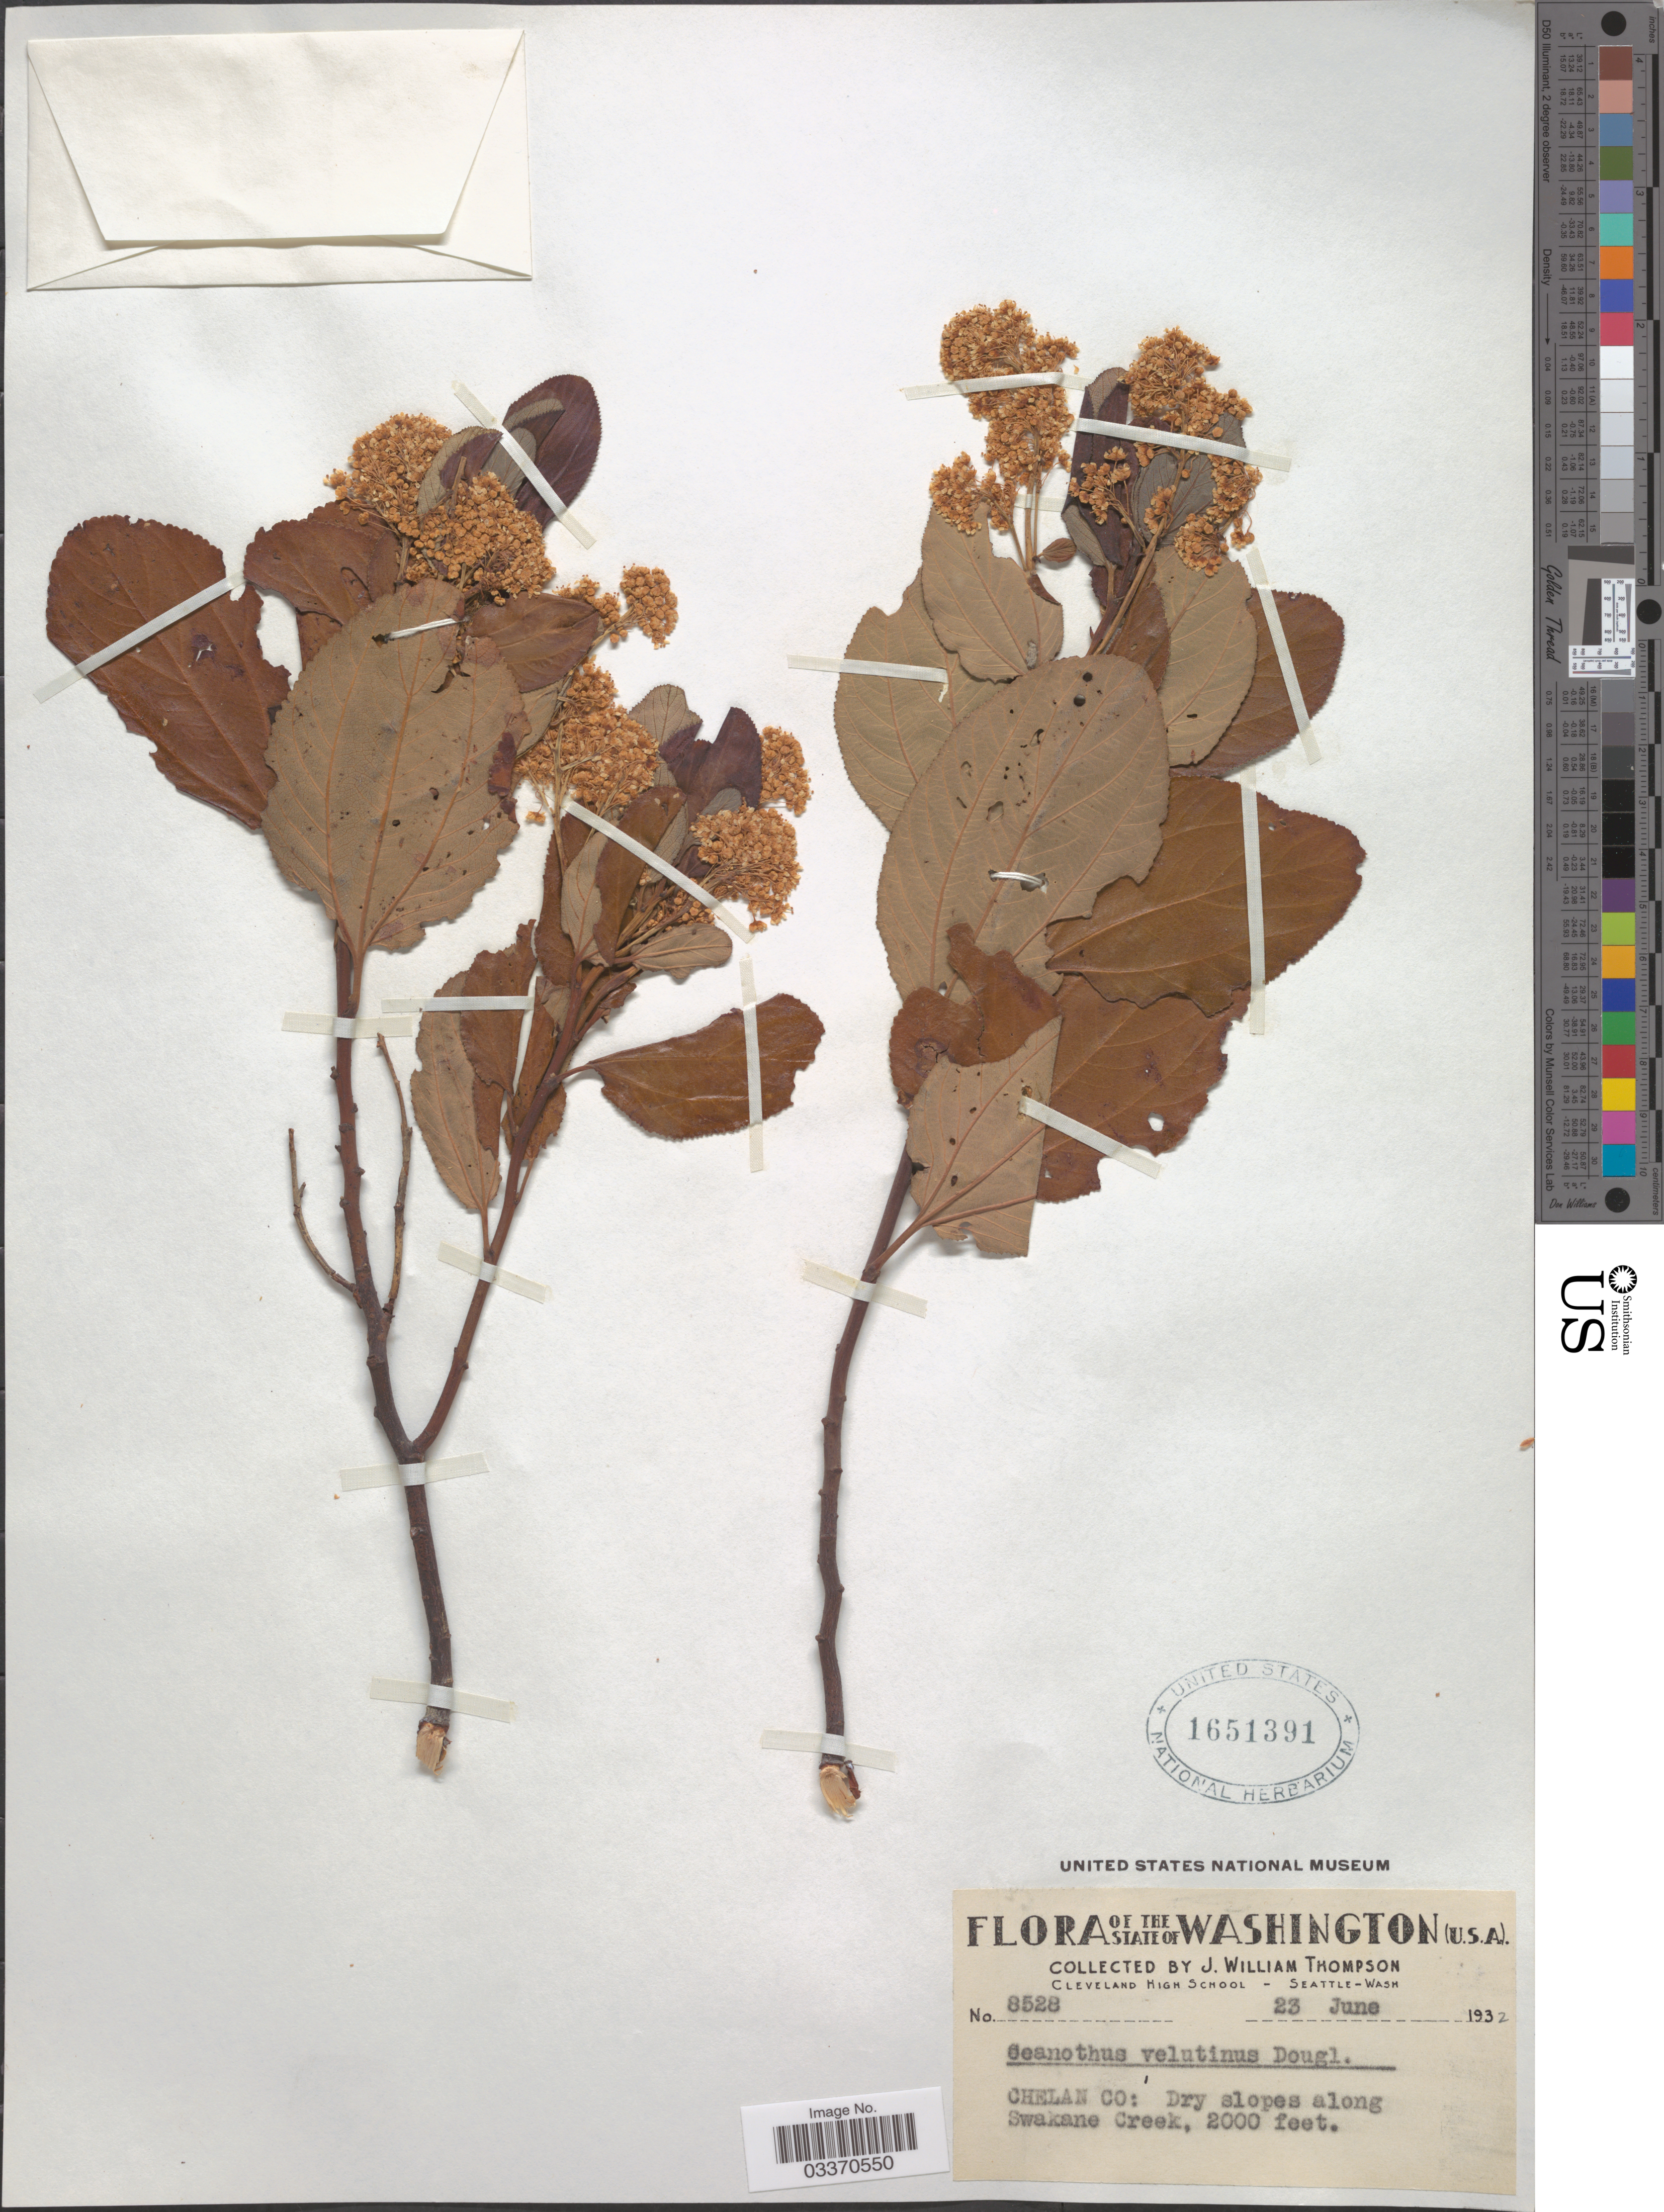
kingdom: Plantae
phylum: Tracheophyta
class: Magnoliopsida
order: Rosales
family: Rhamnaceae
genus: Ceanothus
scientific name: Ceanothus velutinus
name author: Douglas ex Hook.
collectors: J. W. Thompson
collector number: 8528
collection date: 1932-06-23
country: United States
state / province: Washington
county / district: Chelan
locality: Chelan Co: Dry slopes along Swakane Creek.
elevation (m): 610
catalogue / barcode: US 1651391